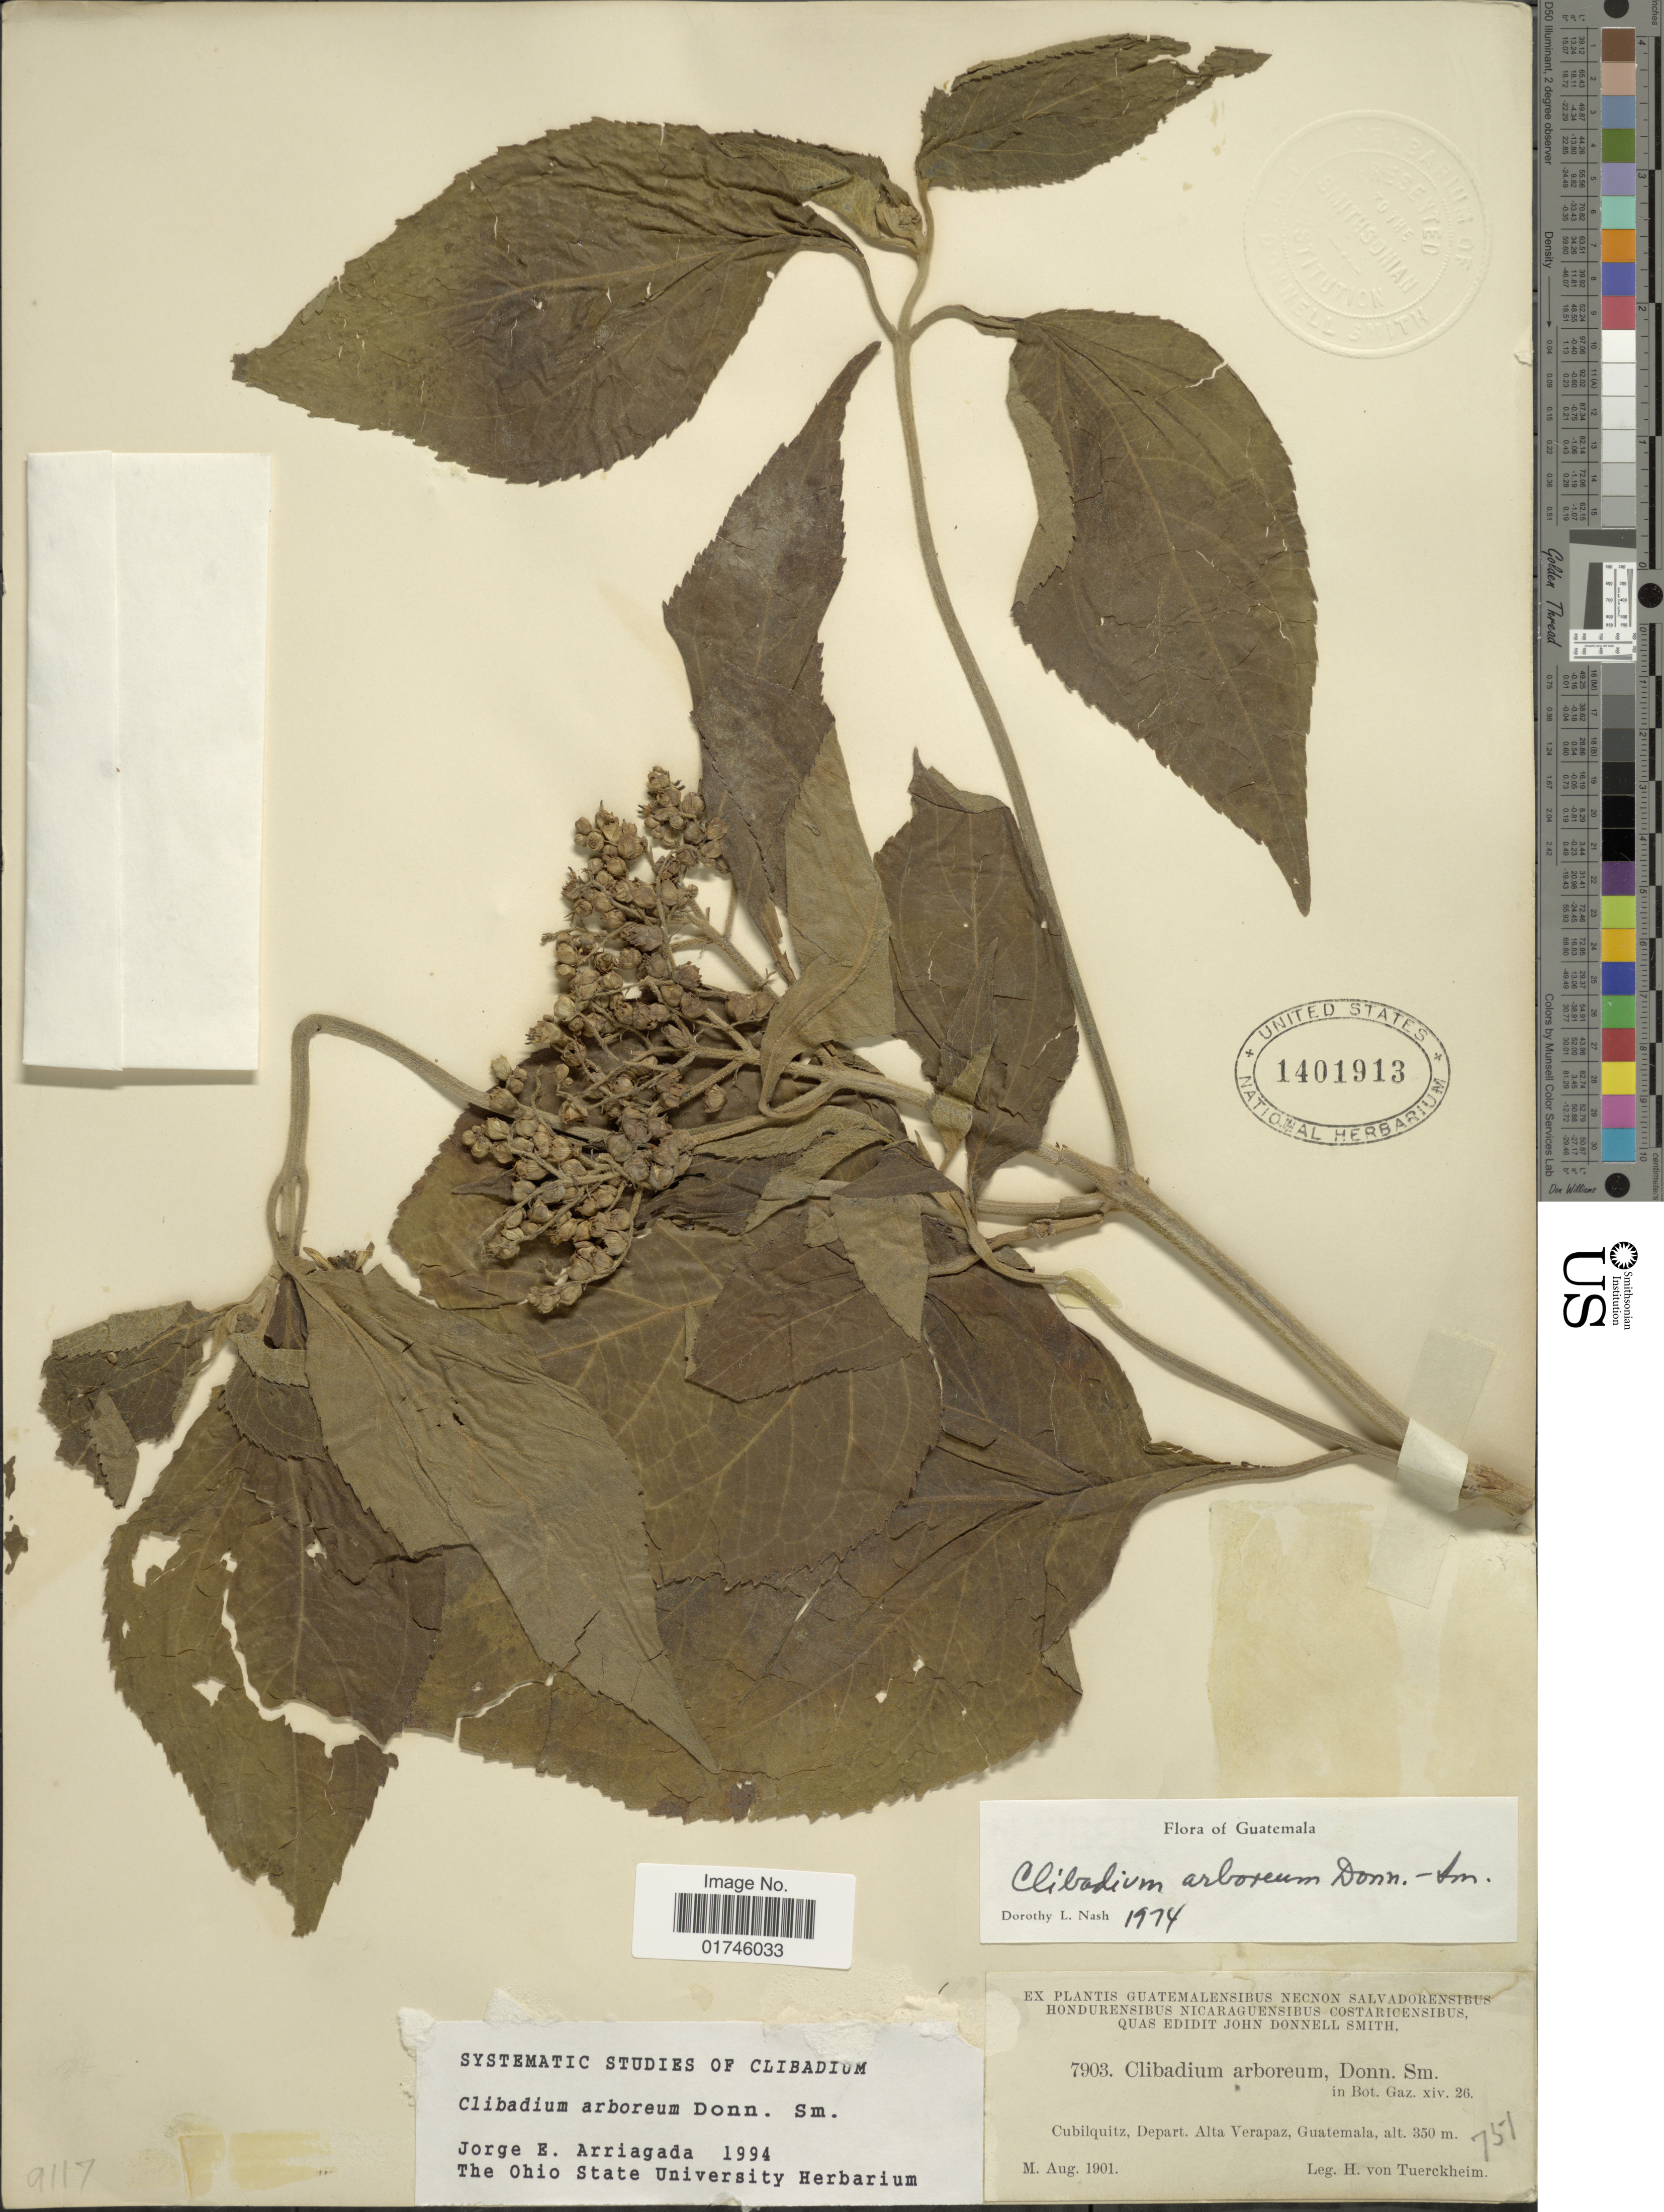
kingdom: Plantae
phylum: Tracheophyta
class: Magnoliopsida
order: Asterales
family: Asteraceae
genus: Clibadium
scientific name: Clibadium arboreum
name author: Donn. Sm.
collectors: H. von Türckheim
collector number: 7903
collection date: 1901-08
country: Guatemala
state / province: Alta Verapaz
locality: Cubilquitz, depart. Alta Verapaz, Guatemale.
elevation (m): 350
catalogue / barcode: US 1401913